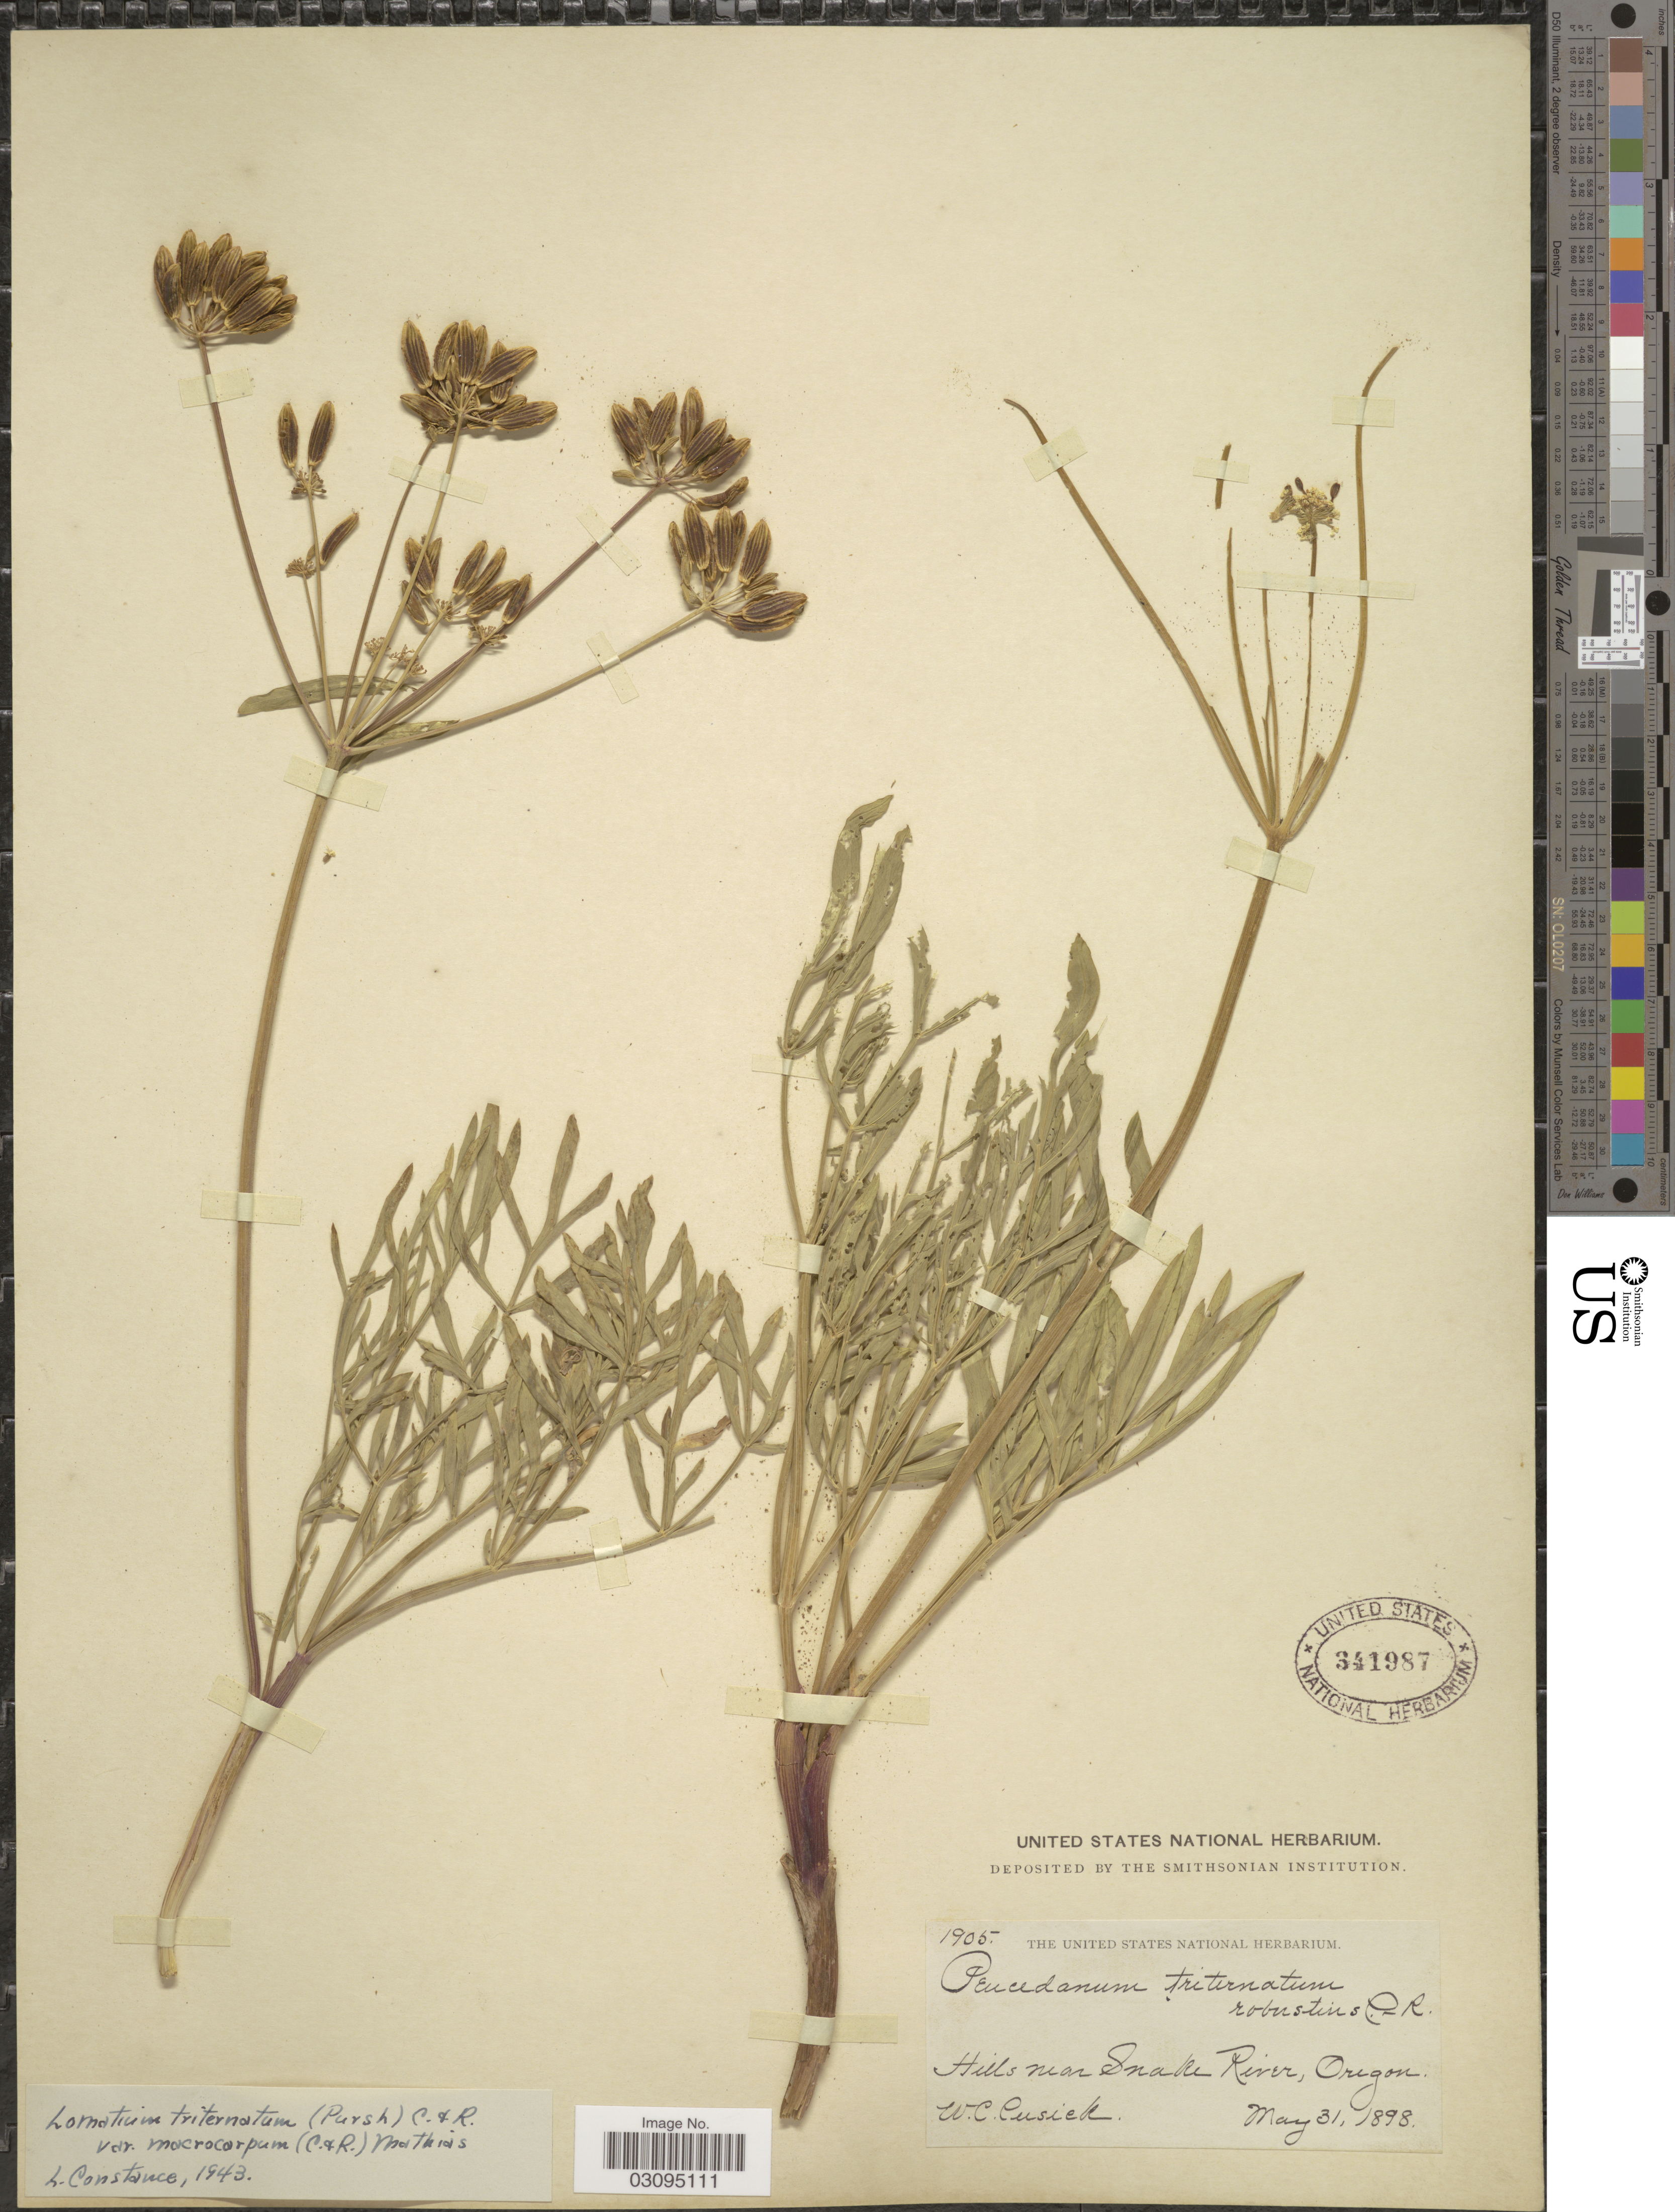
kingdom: Plantae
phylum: Tracheophyta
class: Magnoliopsida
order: Apiales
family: Apiaceae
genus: Lomatium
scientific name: Lomatium triternatum var. macrocarpum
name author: (J.M. Coult. & Rose) Mathias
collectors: W. C. Cusick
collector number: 1905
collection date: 1898-05-31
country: United States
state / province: Oregon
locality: Hills near Snake River.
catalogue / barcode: US 341987